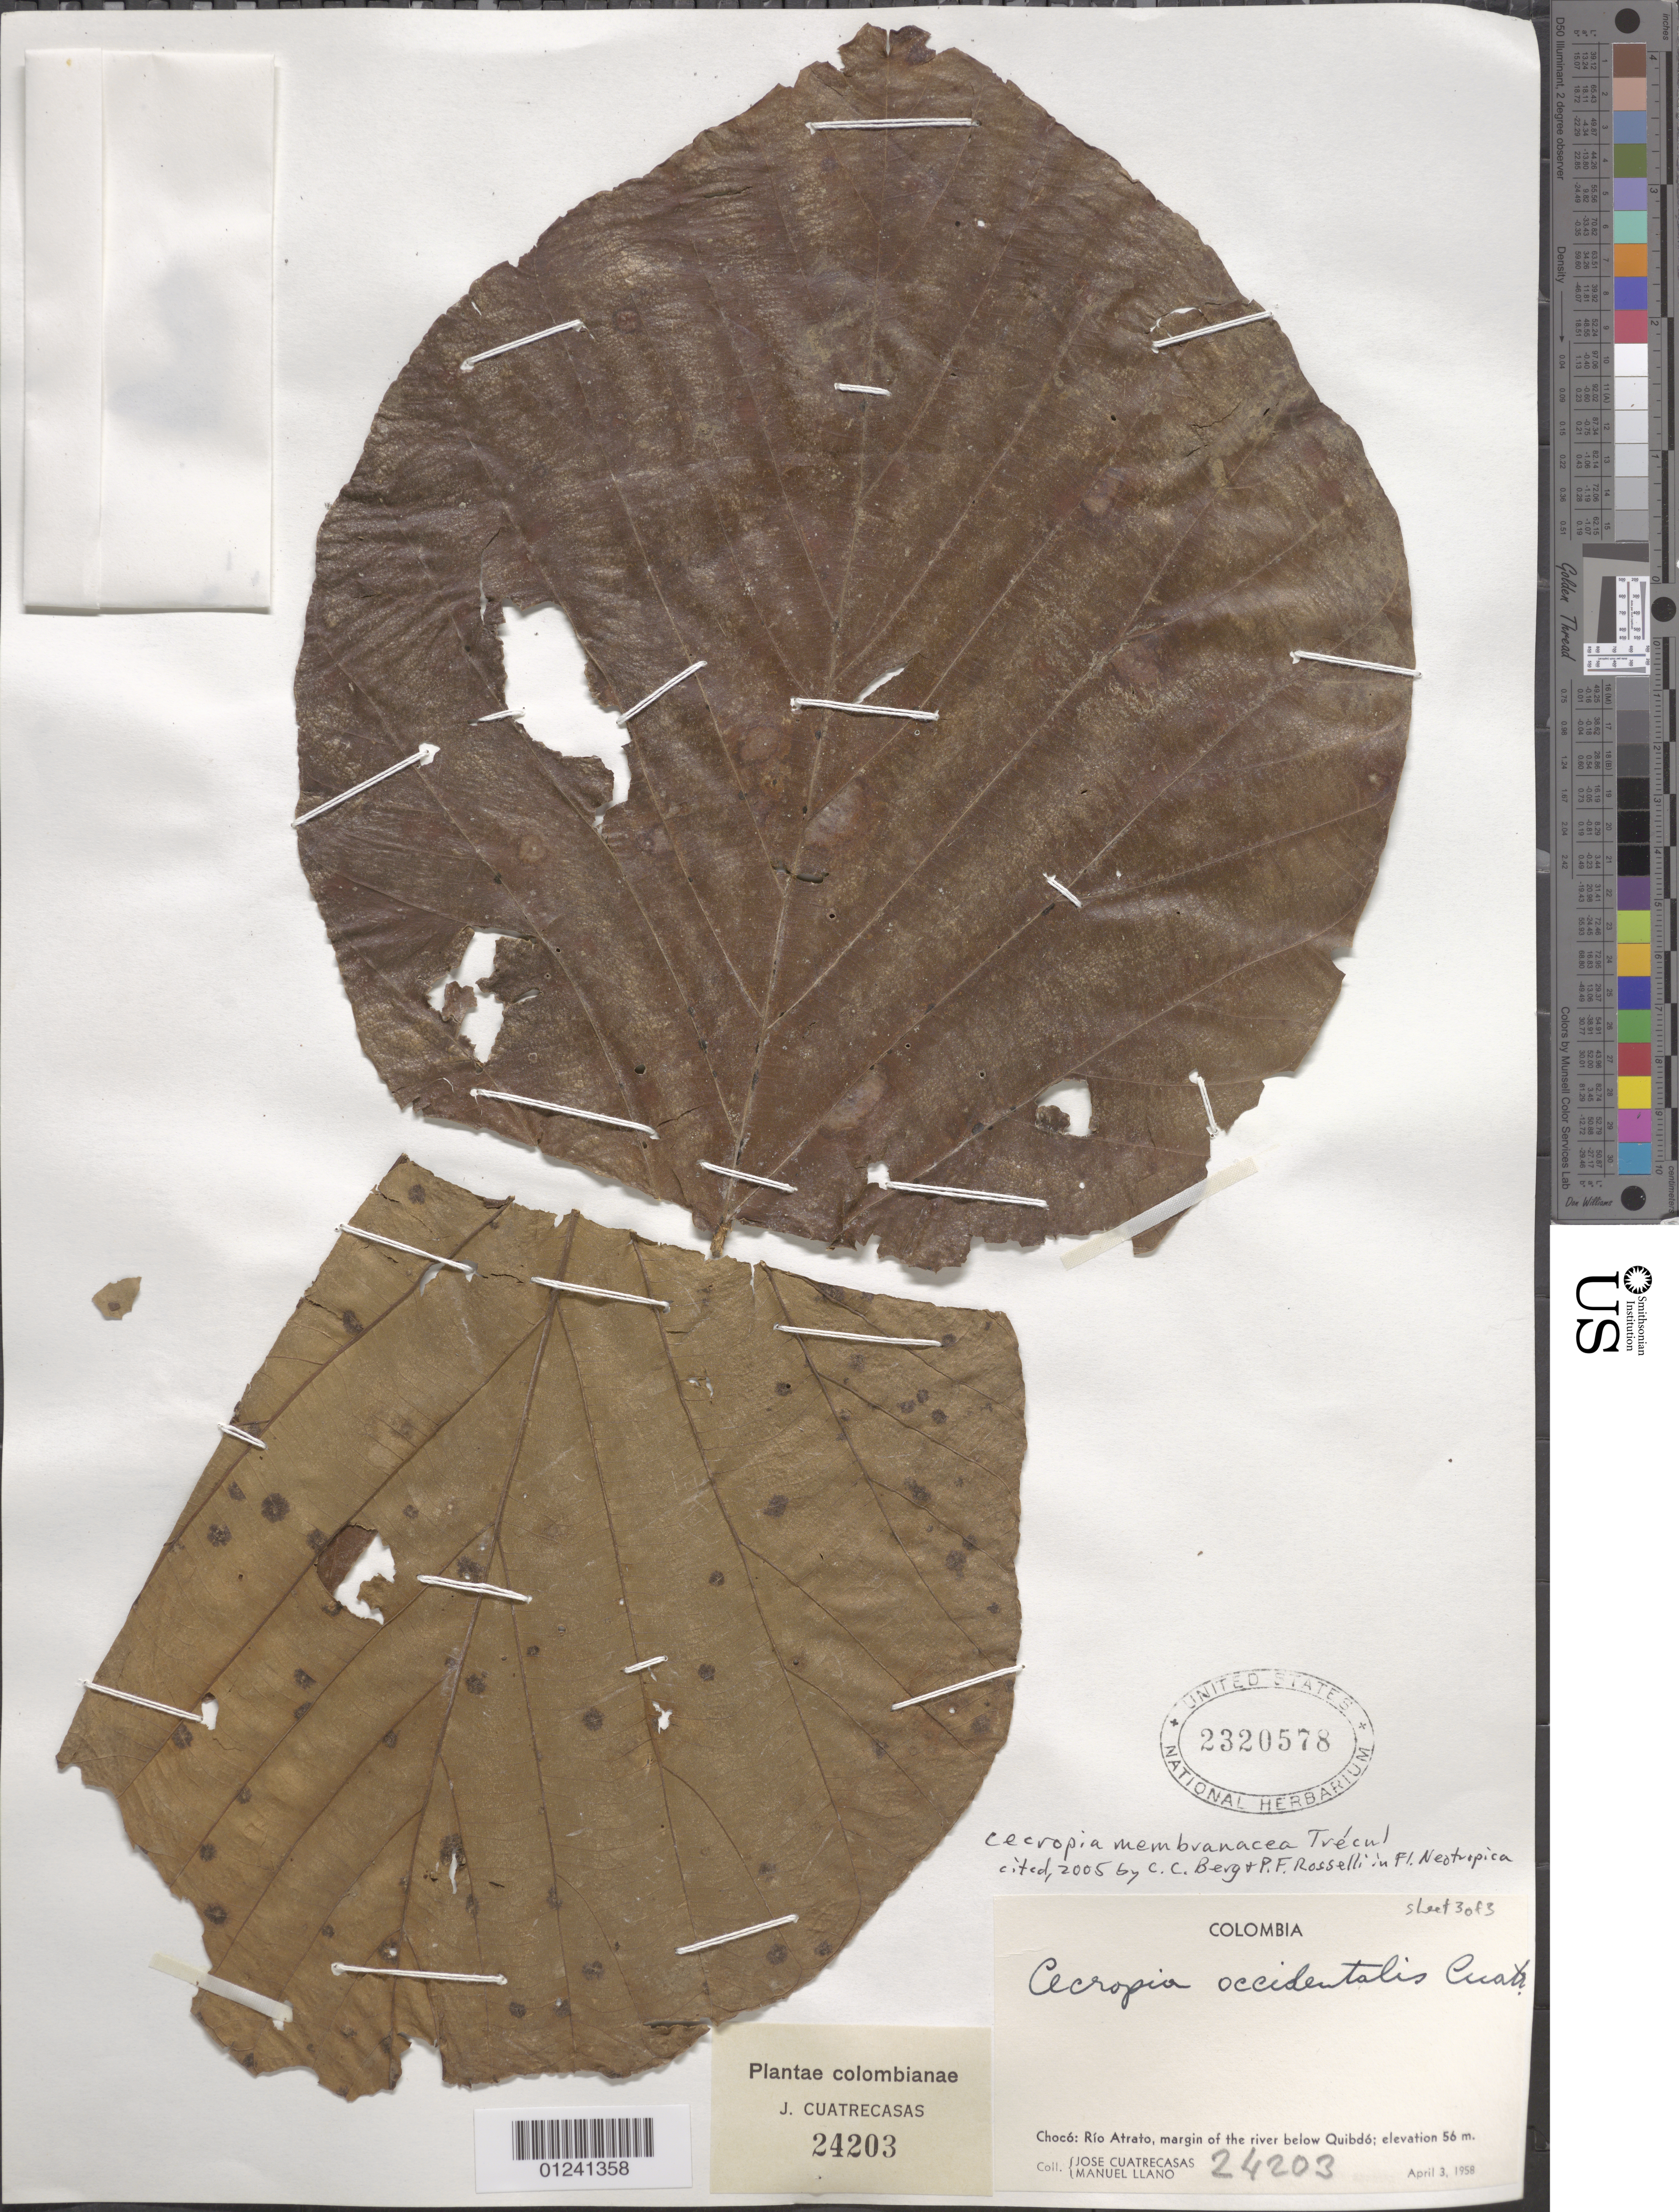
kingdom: Plantae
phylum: Tracheophyta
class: Magnoliopsida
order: Rosales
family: Urticaceae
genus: Cecropia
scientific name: Cecropia membranacea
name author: Trécul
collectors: J. Cuatrecasas & M. d. Llano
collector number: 24203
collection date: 1958-04-03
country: Colombia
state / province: Chocó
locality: Río Atrato, margin of the river below Quibdó.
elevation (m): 56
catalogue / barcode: US 2320578